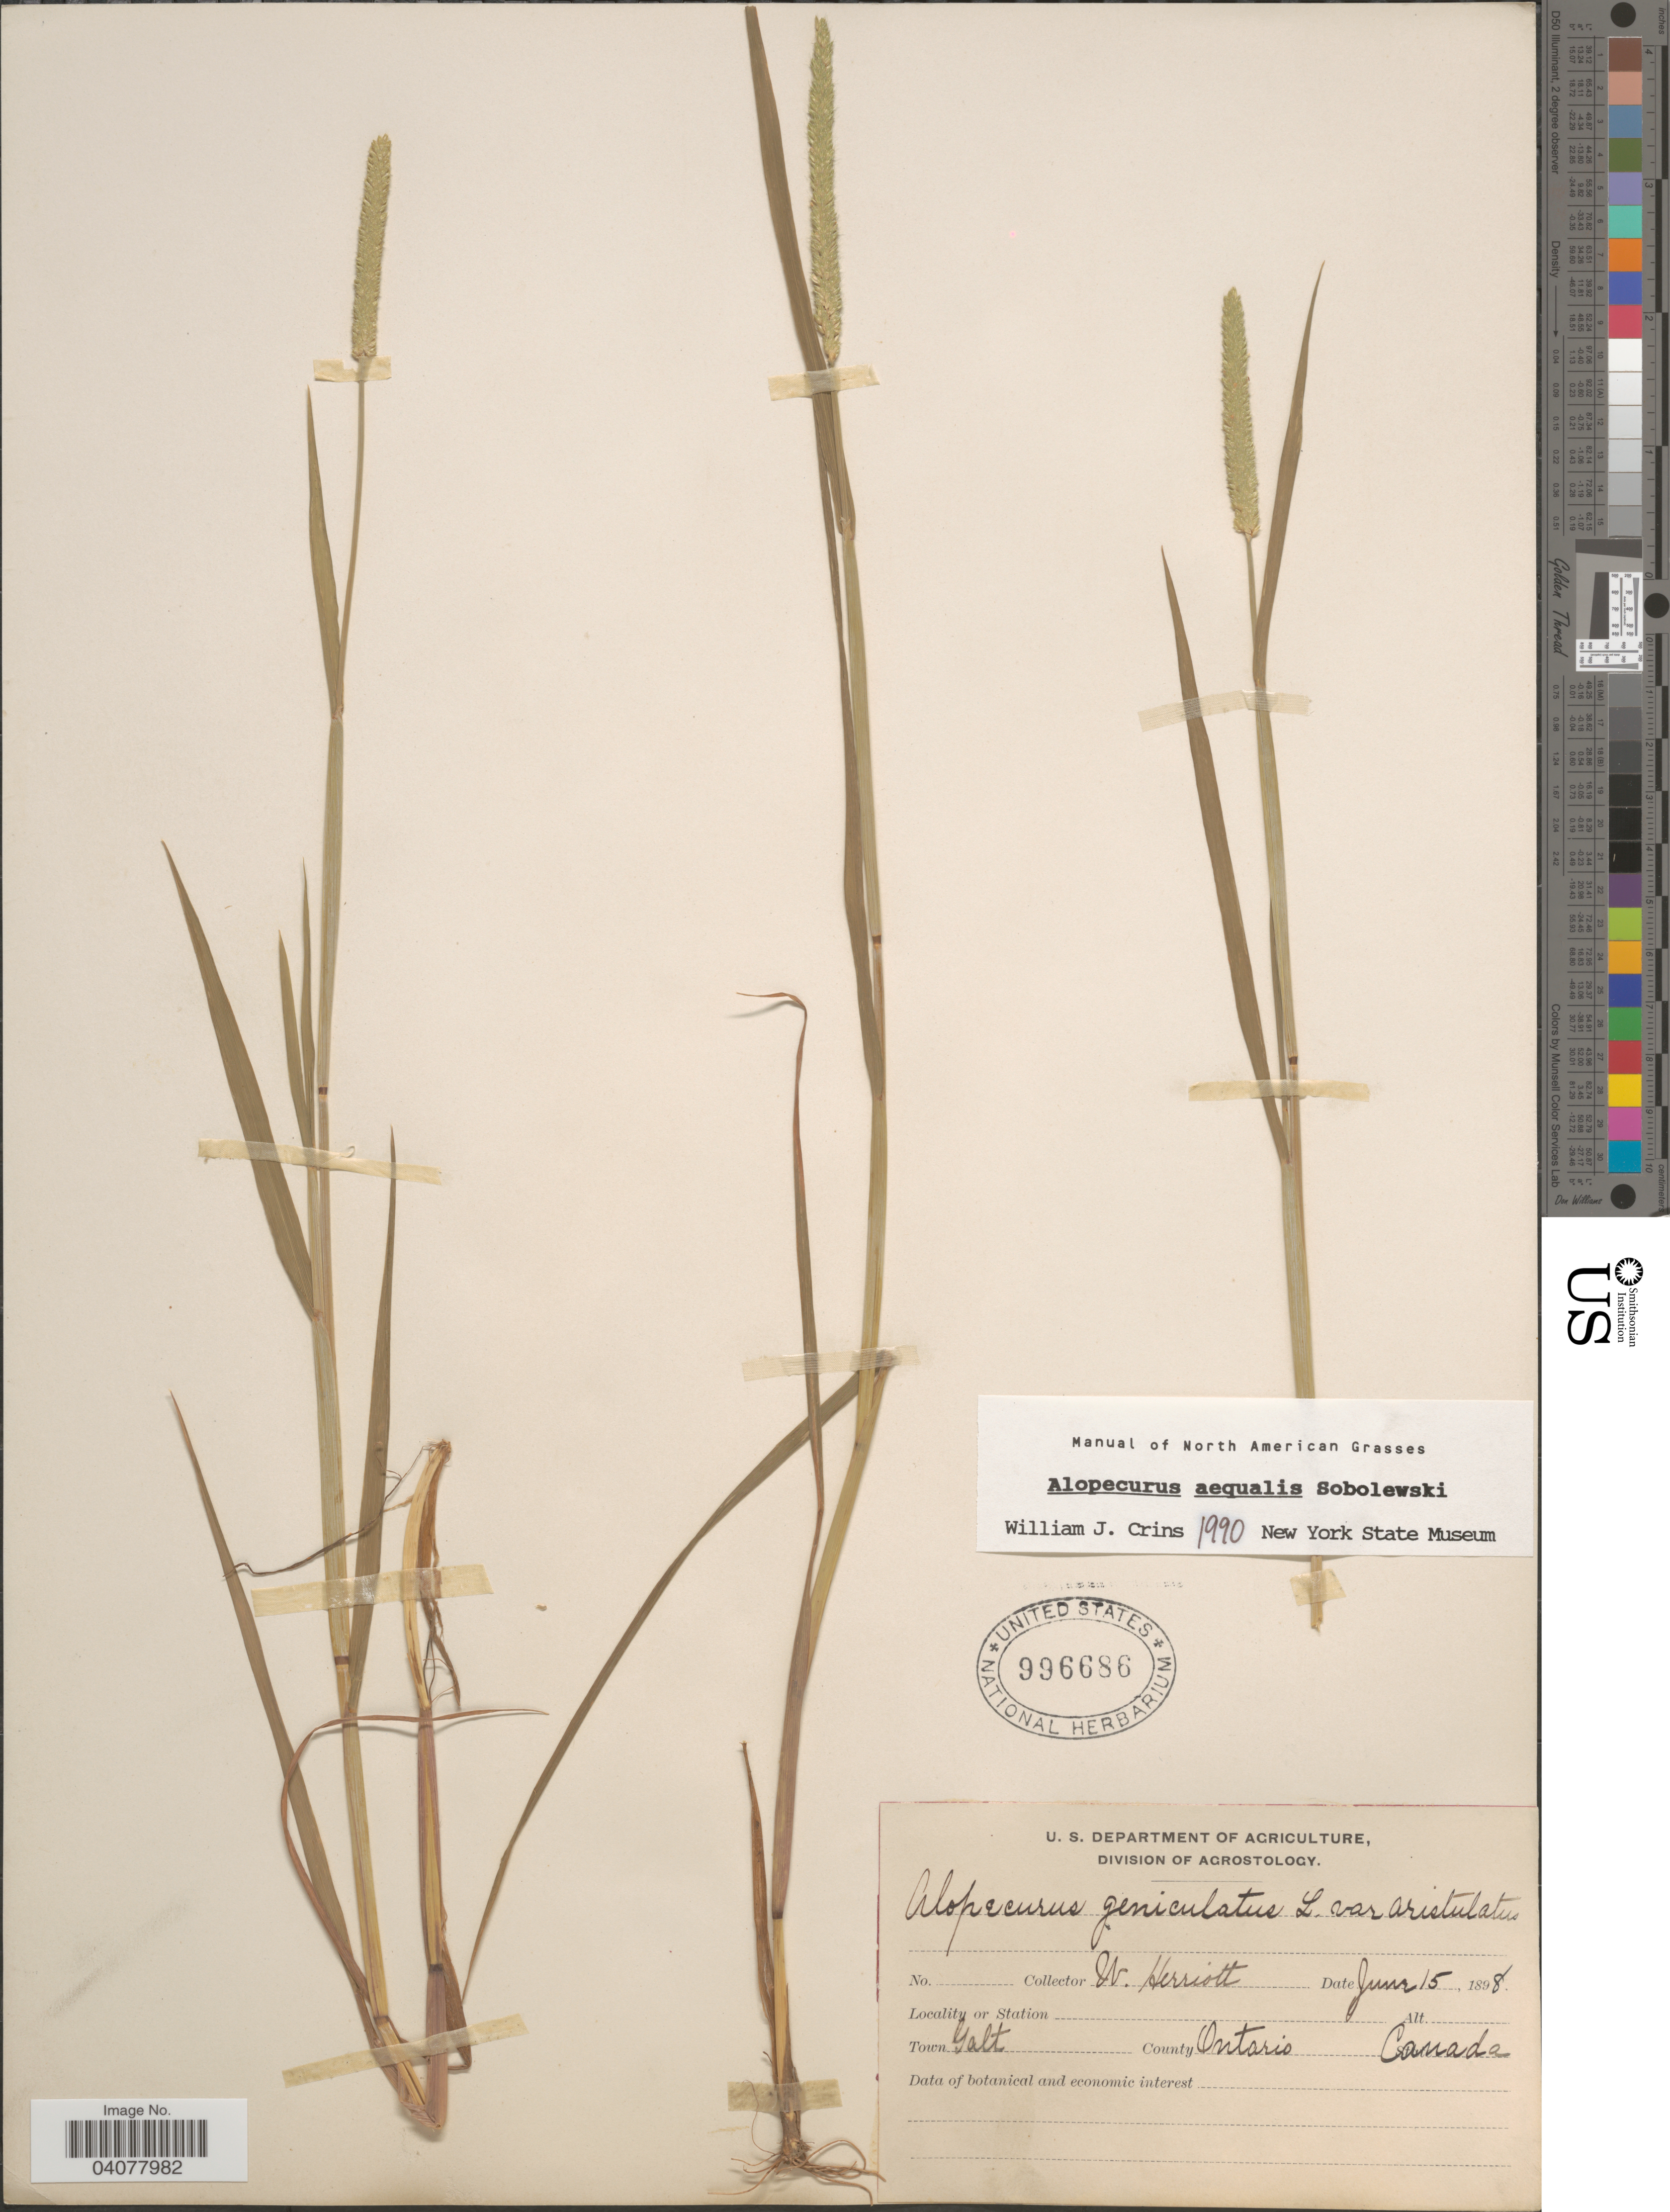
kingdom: Plantae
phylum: Tracheophyta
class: Liliopsida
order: Poales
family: Poaceae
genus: Alopecurus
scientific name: Alopecurus aequalis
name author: Sobol.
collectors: W. Herriot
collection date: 1898-06-15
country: Canada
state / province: Ontario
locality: Town Galt. County Ontario.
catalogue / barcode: US 996686